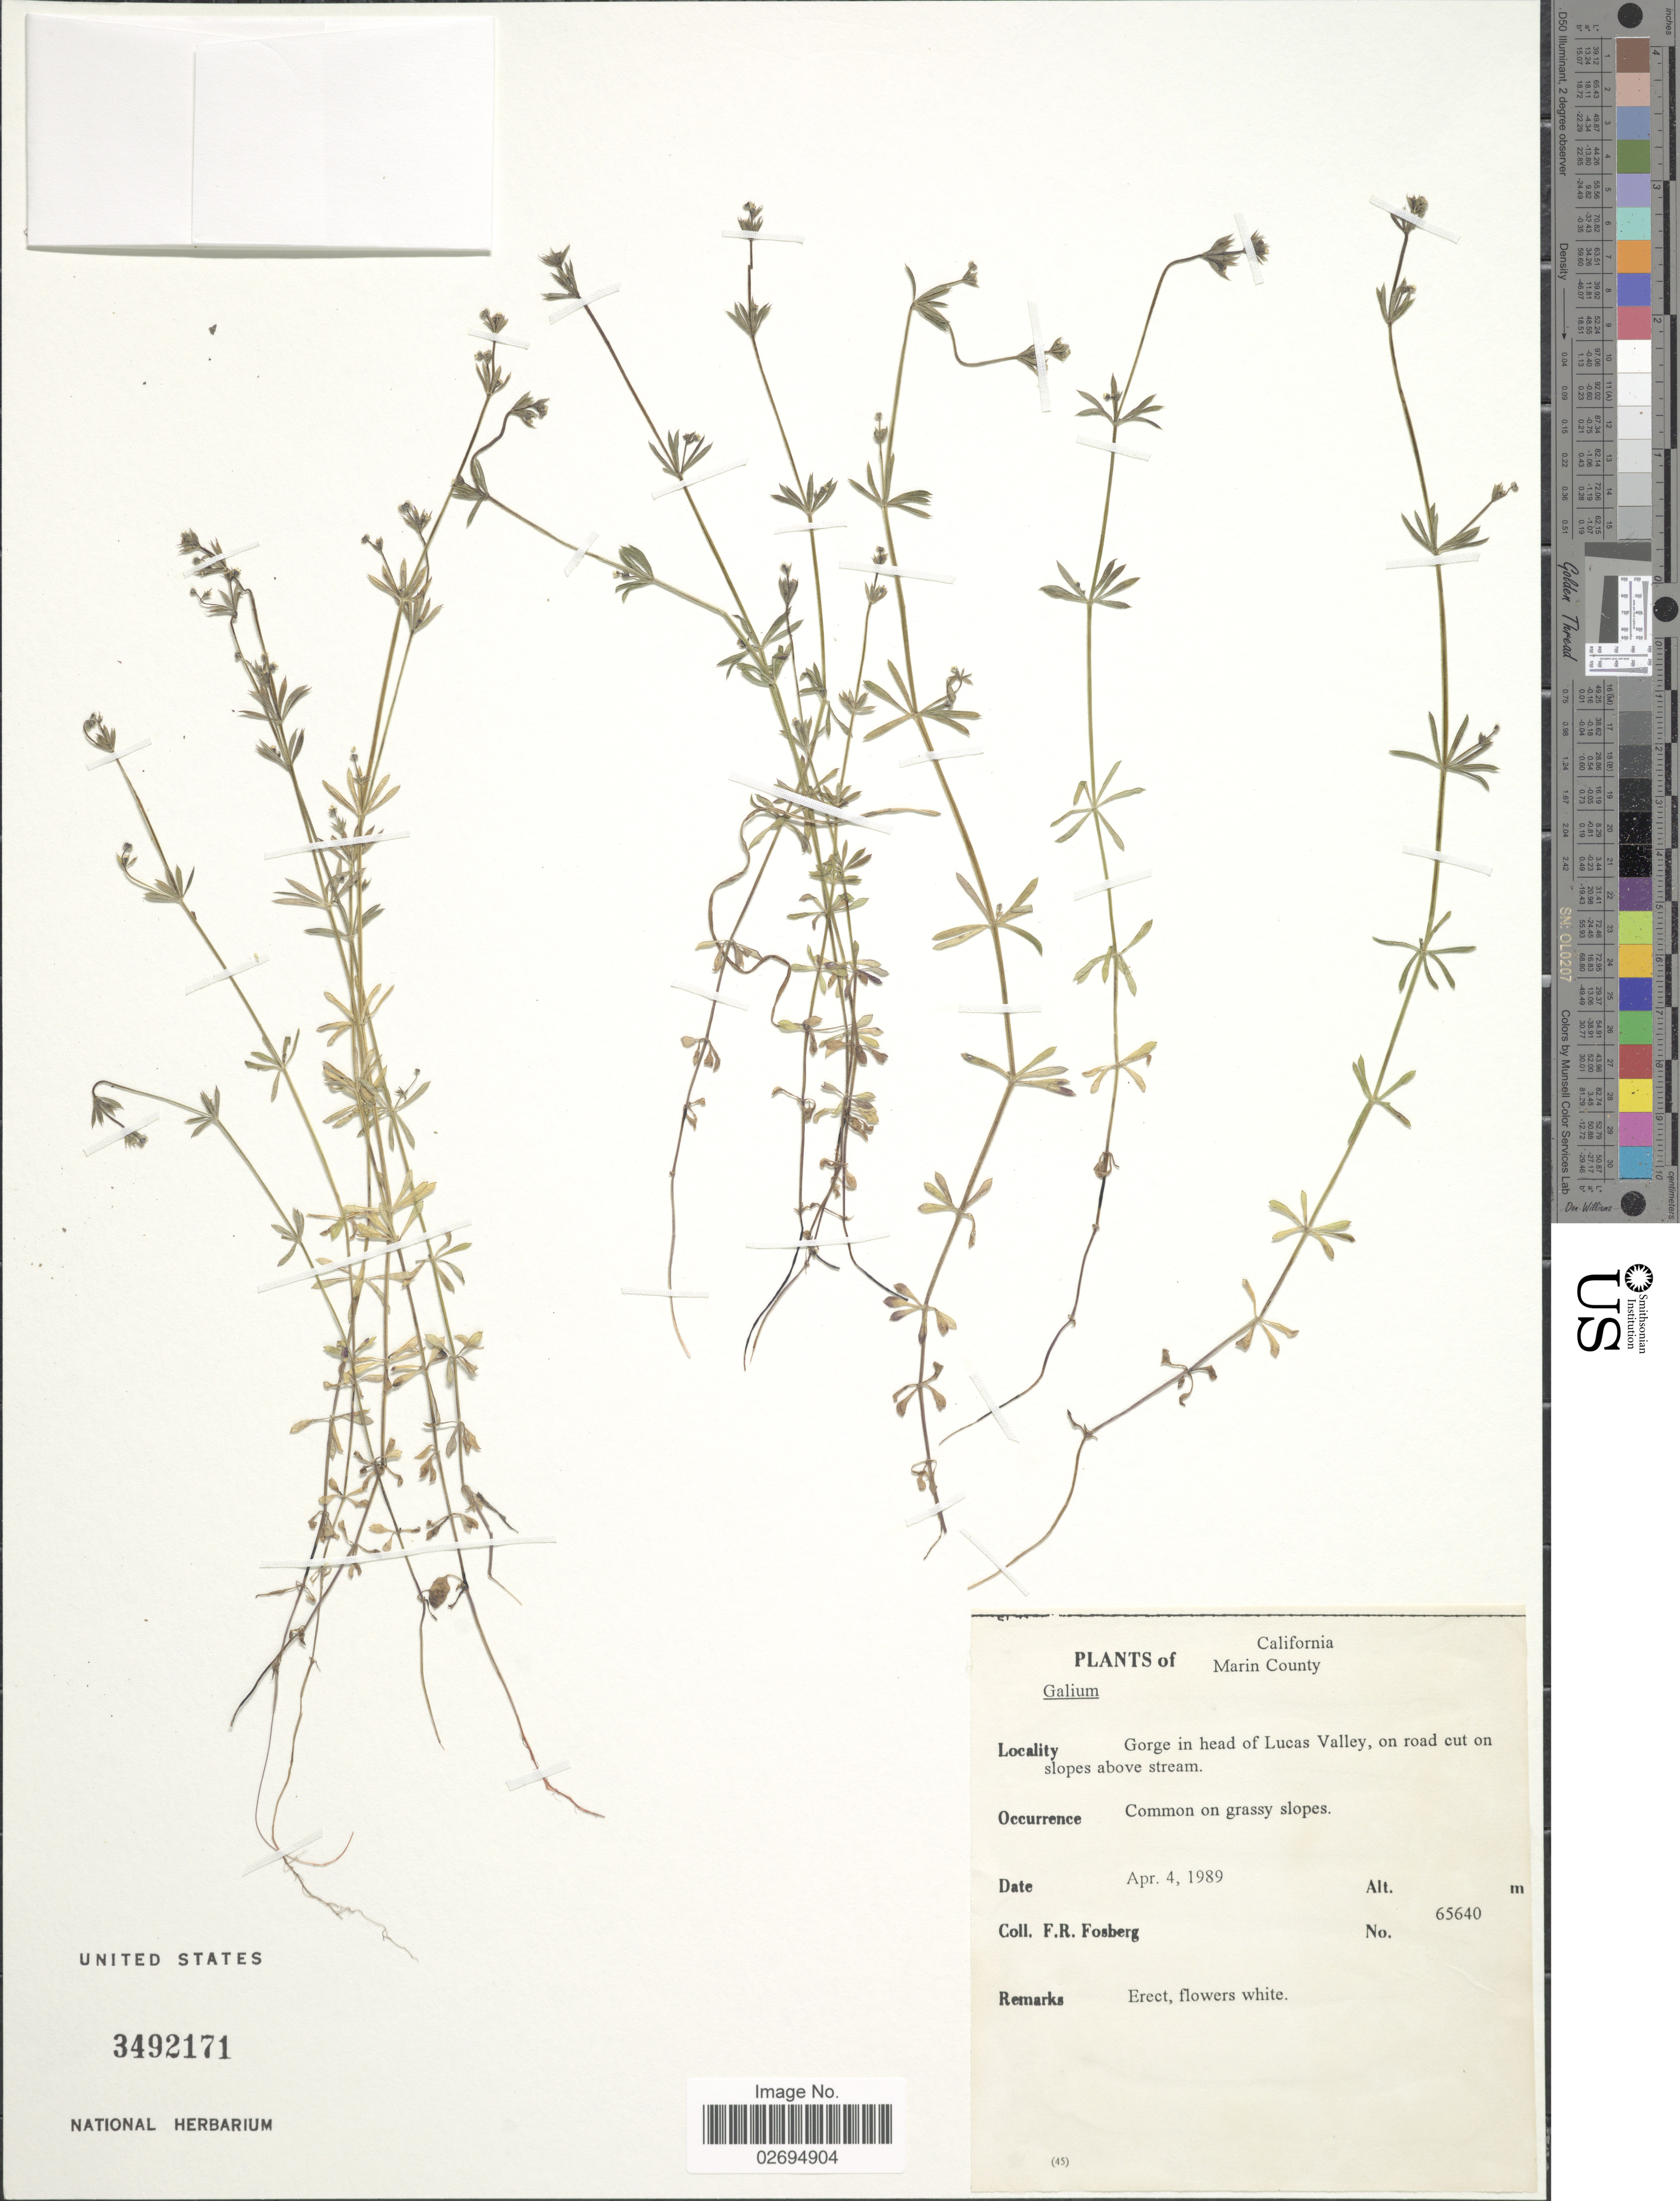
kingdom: Plantae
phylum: Tracheophyta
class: Magnoliopsida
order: Gentianales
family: Rubiaceae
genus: Galium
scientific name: Galium sp.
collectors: F. R. Fosberg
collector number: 65640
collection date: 1989-04-04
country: United States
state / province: California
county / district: Marin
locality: Marin County, Gorge in head of Lucas Valley, on road cut on slopes above stream, Common on grassy slopes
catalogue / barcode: US 3492171